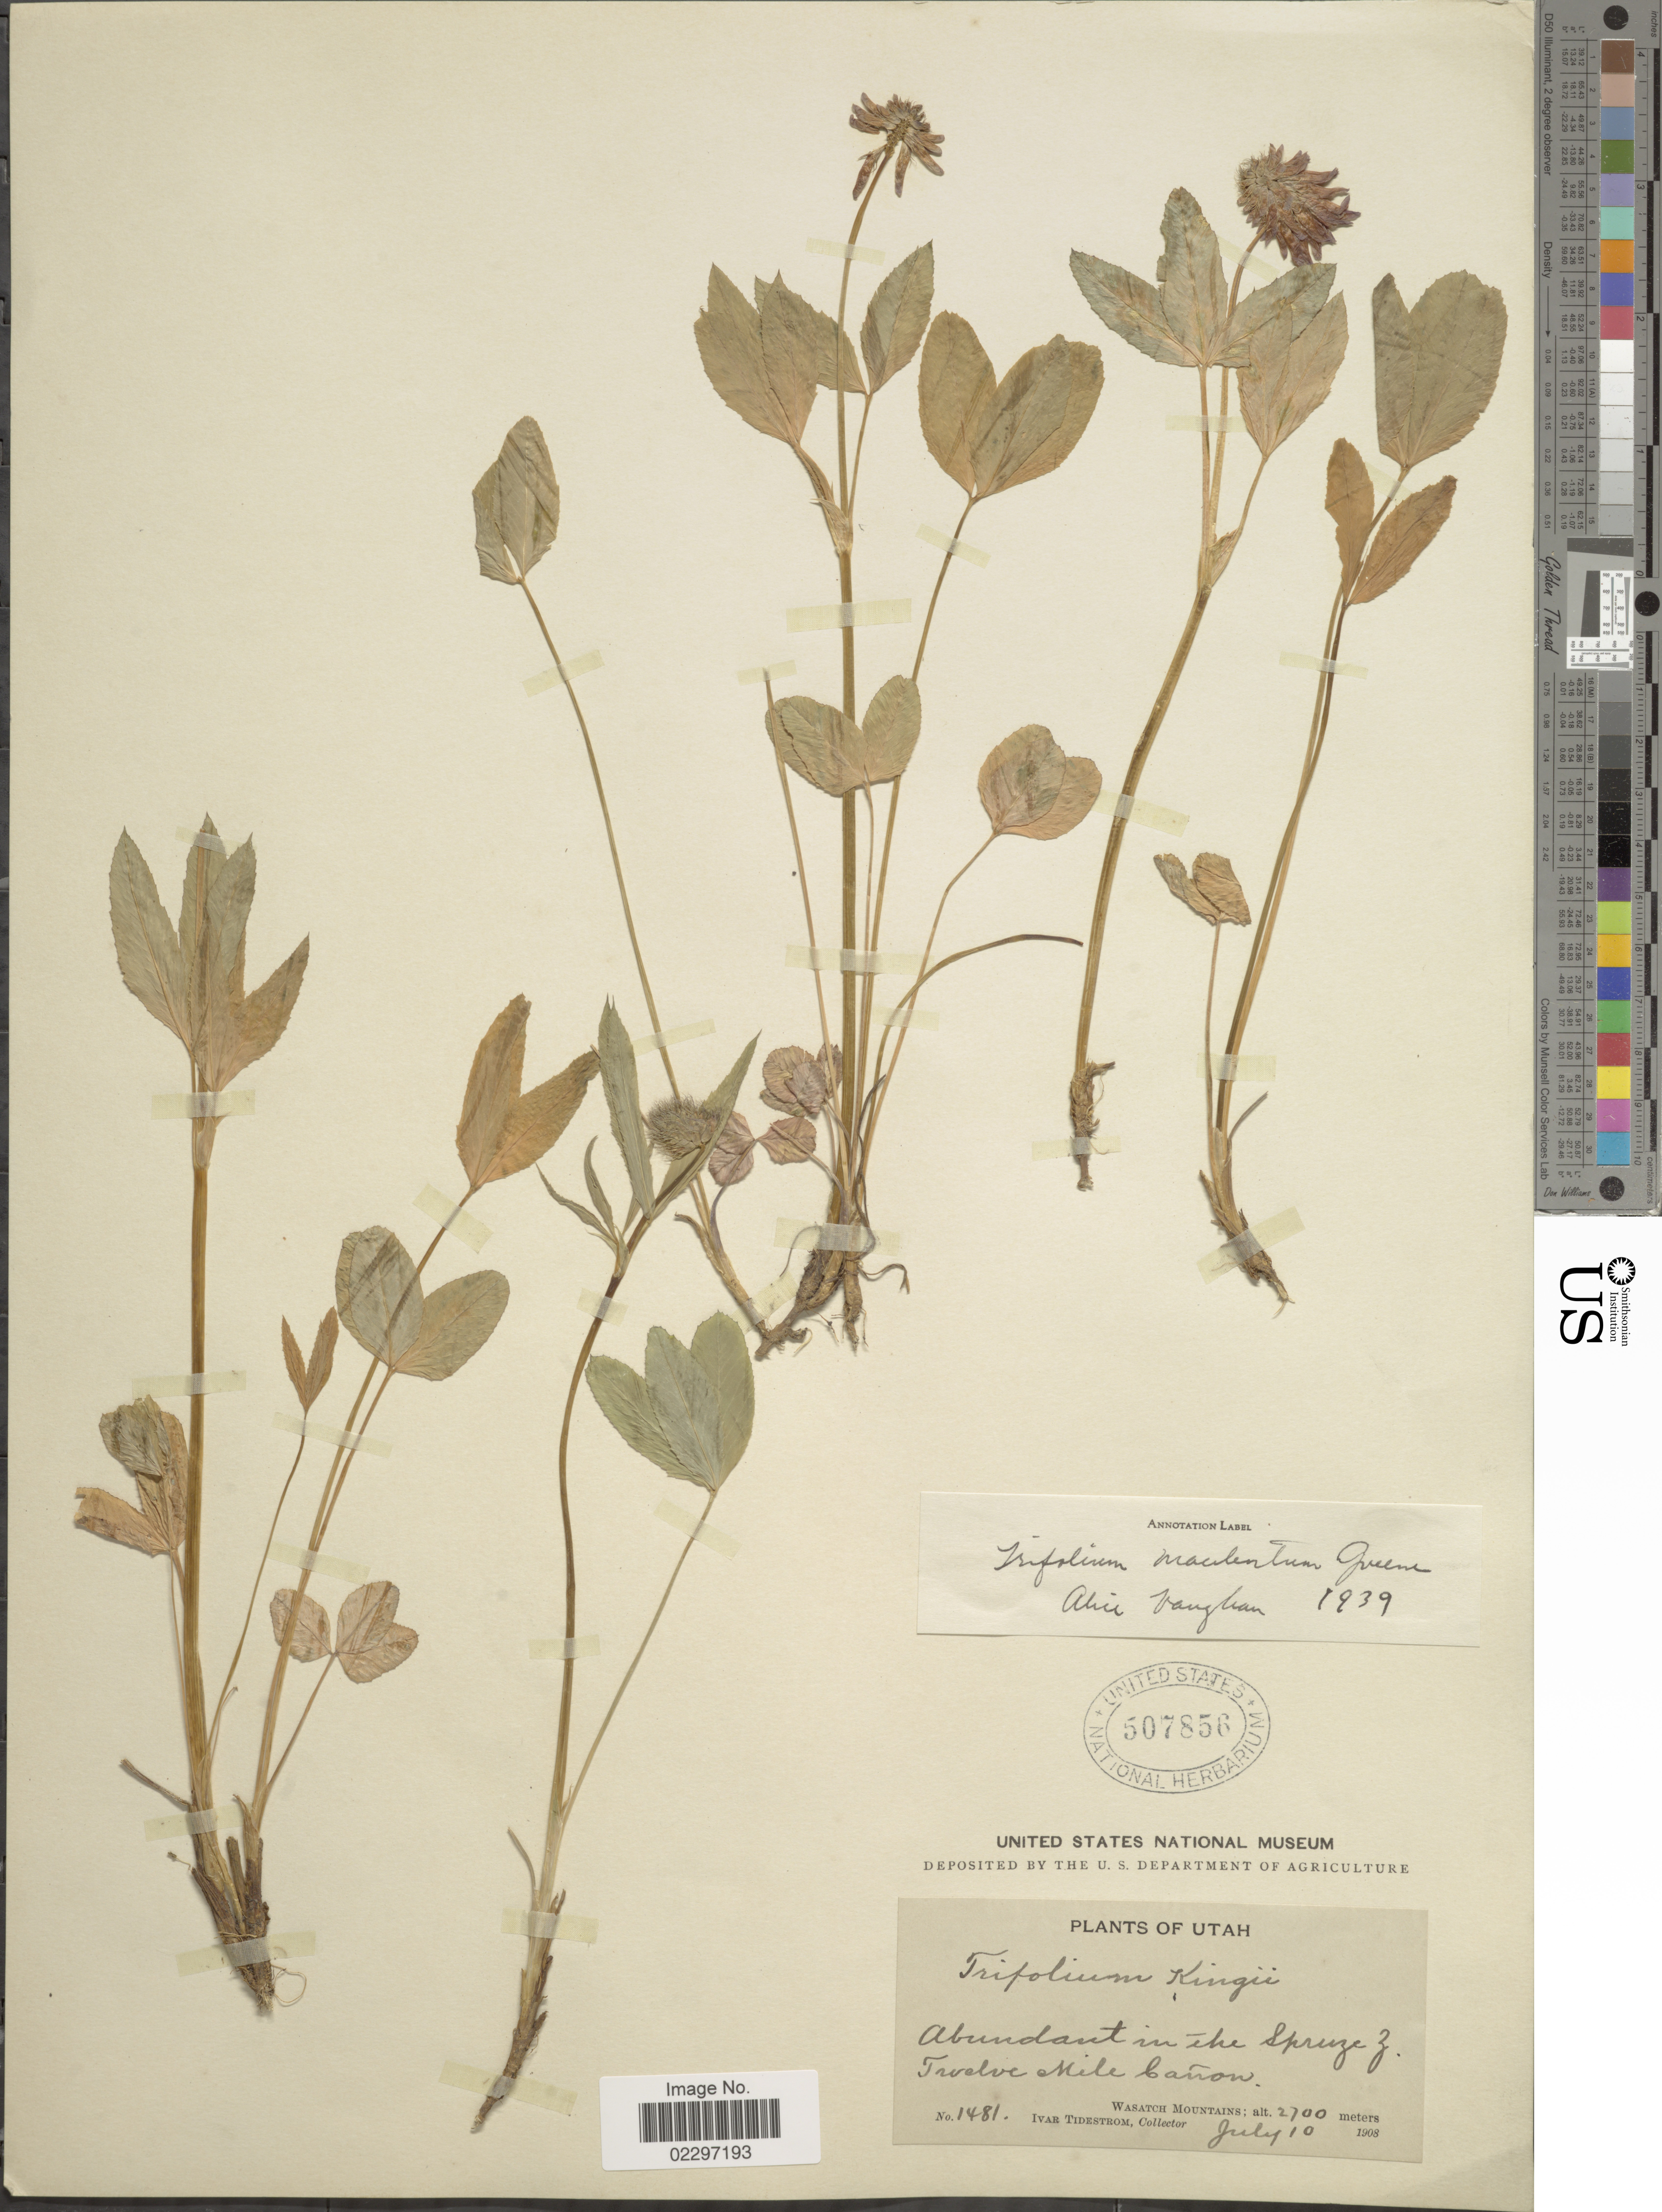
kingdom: Plantae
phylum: Tracheophyta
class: Magnoliopsida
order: Fabales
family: Fabaceae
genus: Trifolium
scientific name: Trifolium macilentum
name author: Greene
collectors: I. F. Tidestrom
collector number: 1481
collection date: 1908-07-10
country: United States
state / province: Utah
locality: Abundant in the Spruze Z. Twelve Mile Cañon. Wasatch Mountains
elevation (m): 2700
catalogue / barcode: US 507856